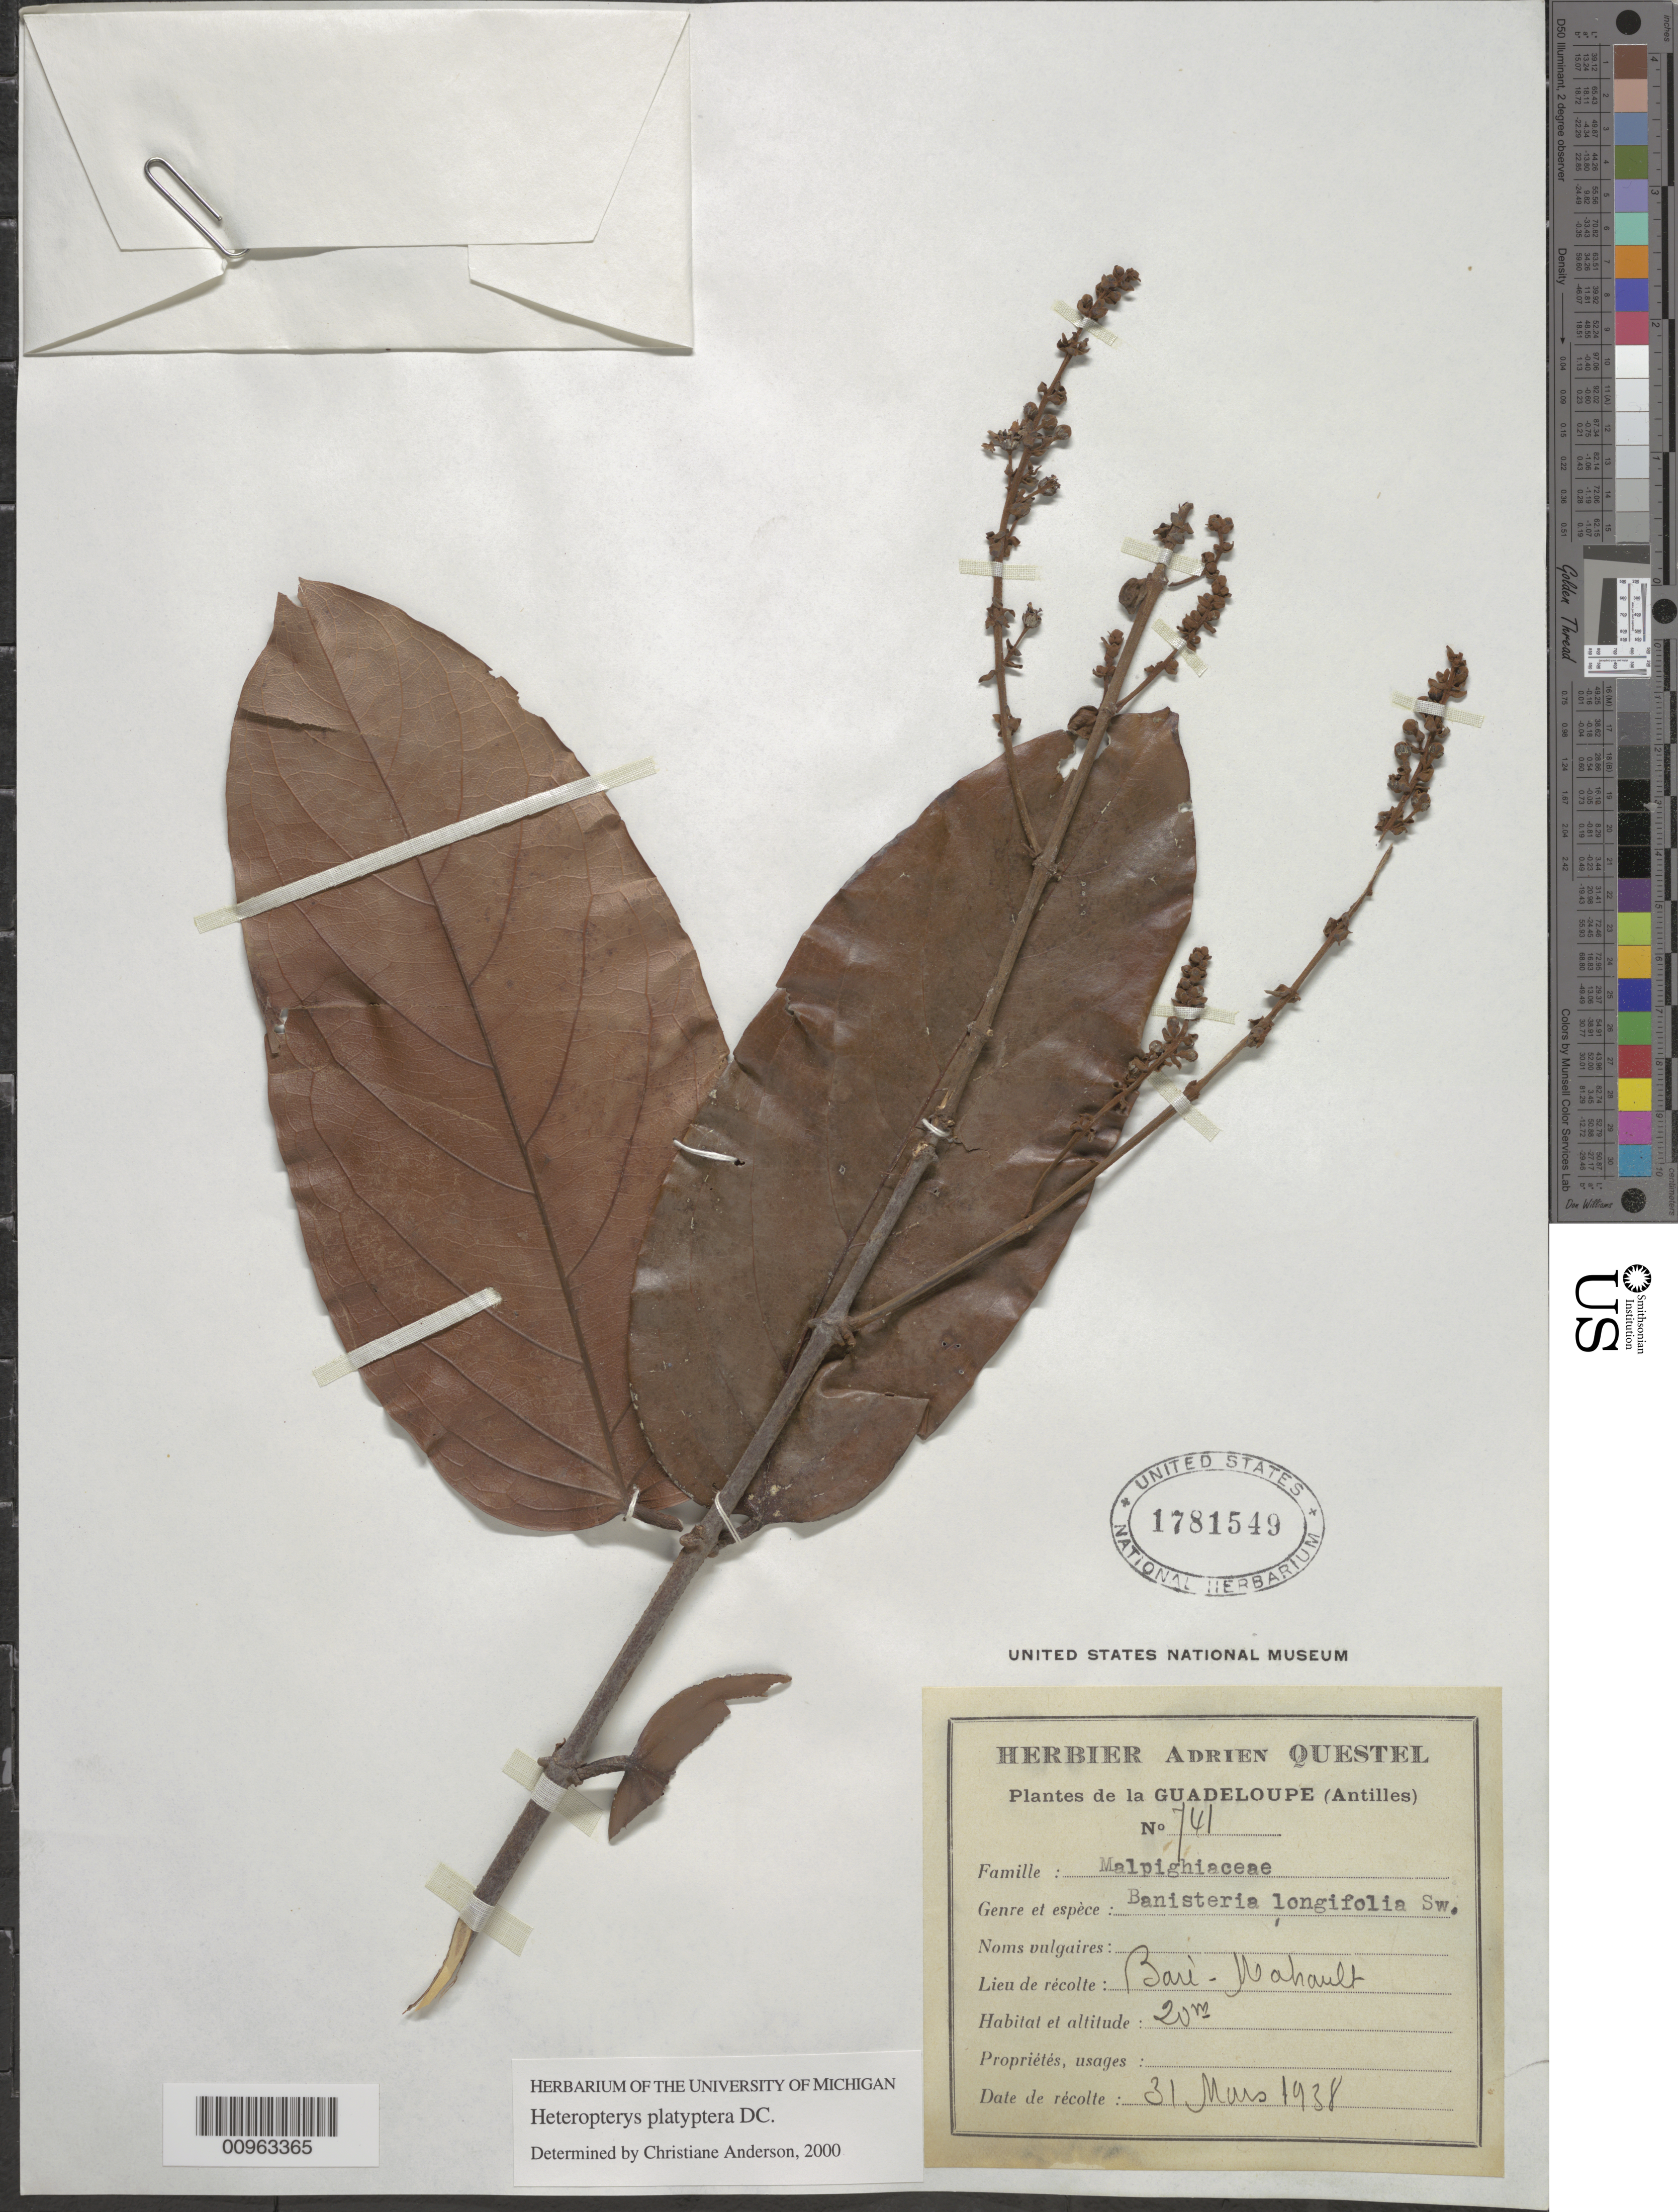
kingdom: Plantae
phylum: Tracheophyta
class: Magnoliopsida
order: Malpighiales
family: Malpighiaceae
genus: Heteropterys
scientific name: Heteropterys platyptera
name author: DC.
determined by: Anderson, C.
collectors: A. Questel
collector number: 741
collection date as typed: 31 Mar 1938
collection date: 1938-03-31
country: Guadeloupe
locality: Baie Mahault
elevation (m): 20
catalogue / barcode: US 1781549